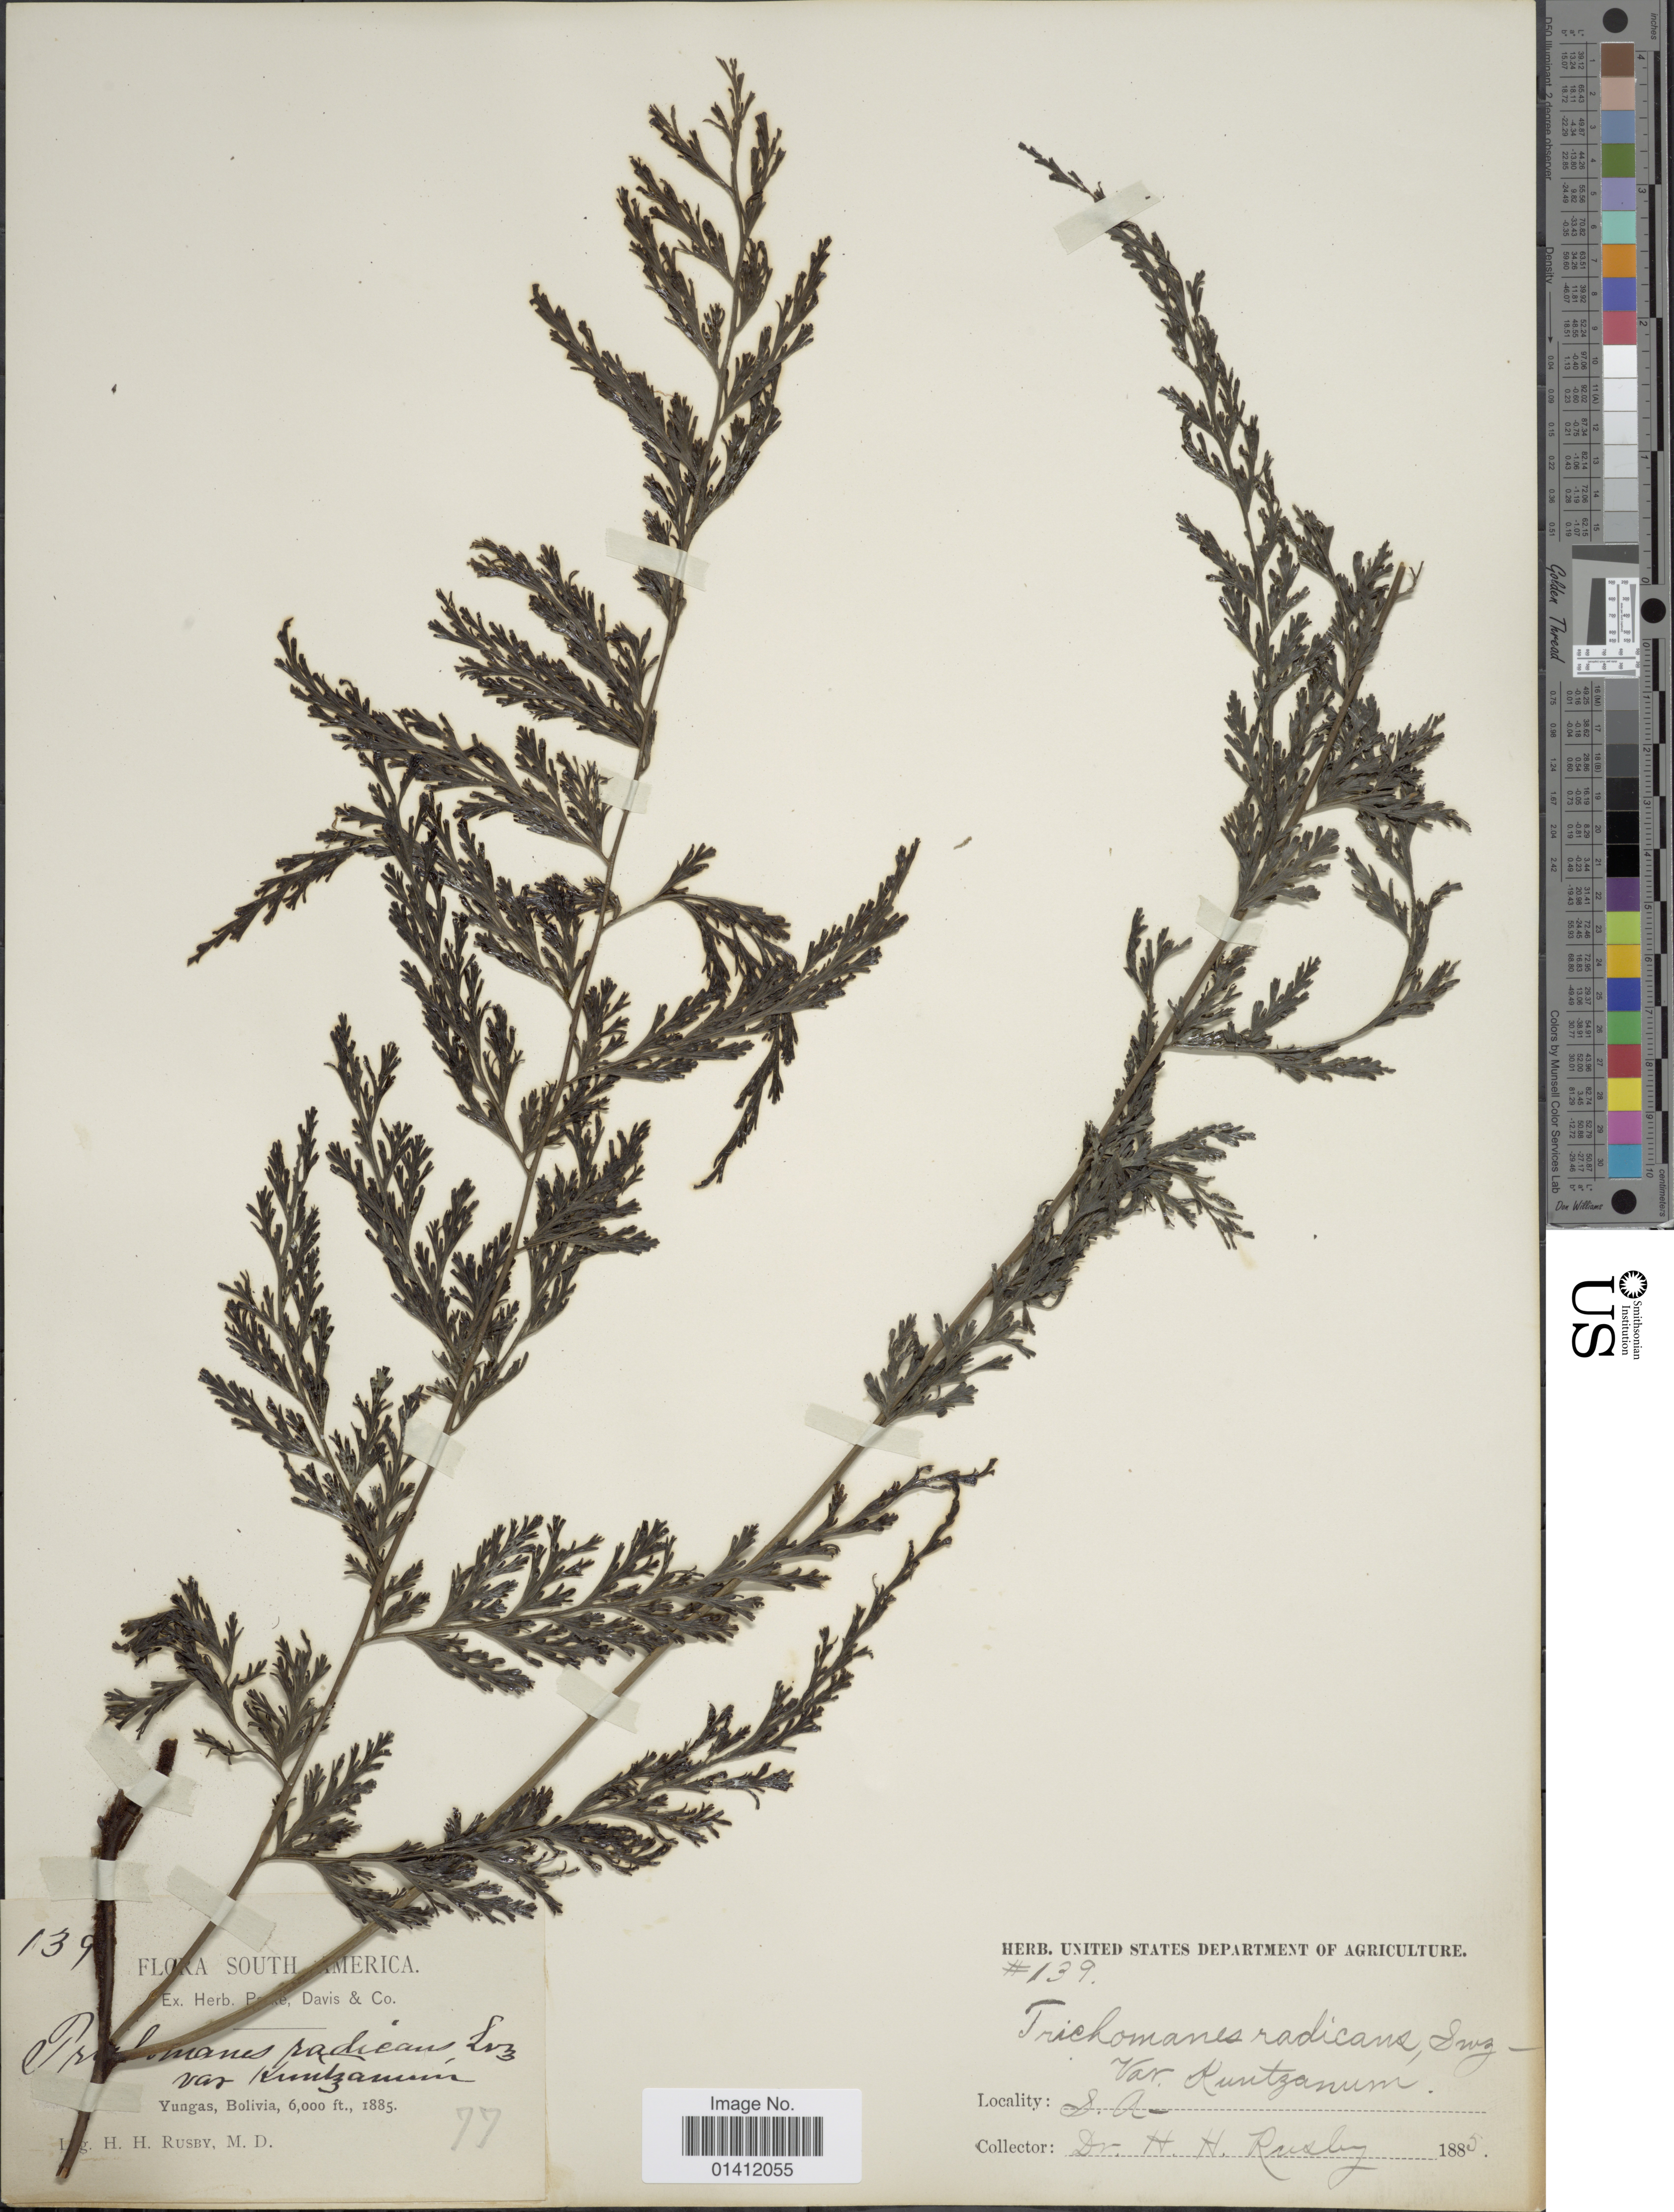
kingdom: Plantae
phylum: Tracheophyta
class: Polypodiopsida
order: Hymenophyllales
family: Hymenophyllaceae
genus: Vandenboschia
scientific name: Vandenboschia radicans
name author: (Sw.) Copel.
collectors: H. H. Rusby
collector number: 139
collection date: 1885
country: Bolivia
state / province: La Paz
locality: Yungas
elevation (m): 1829